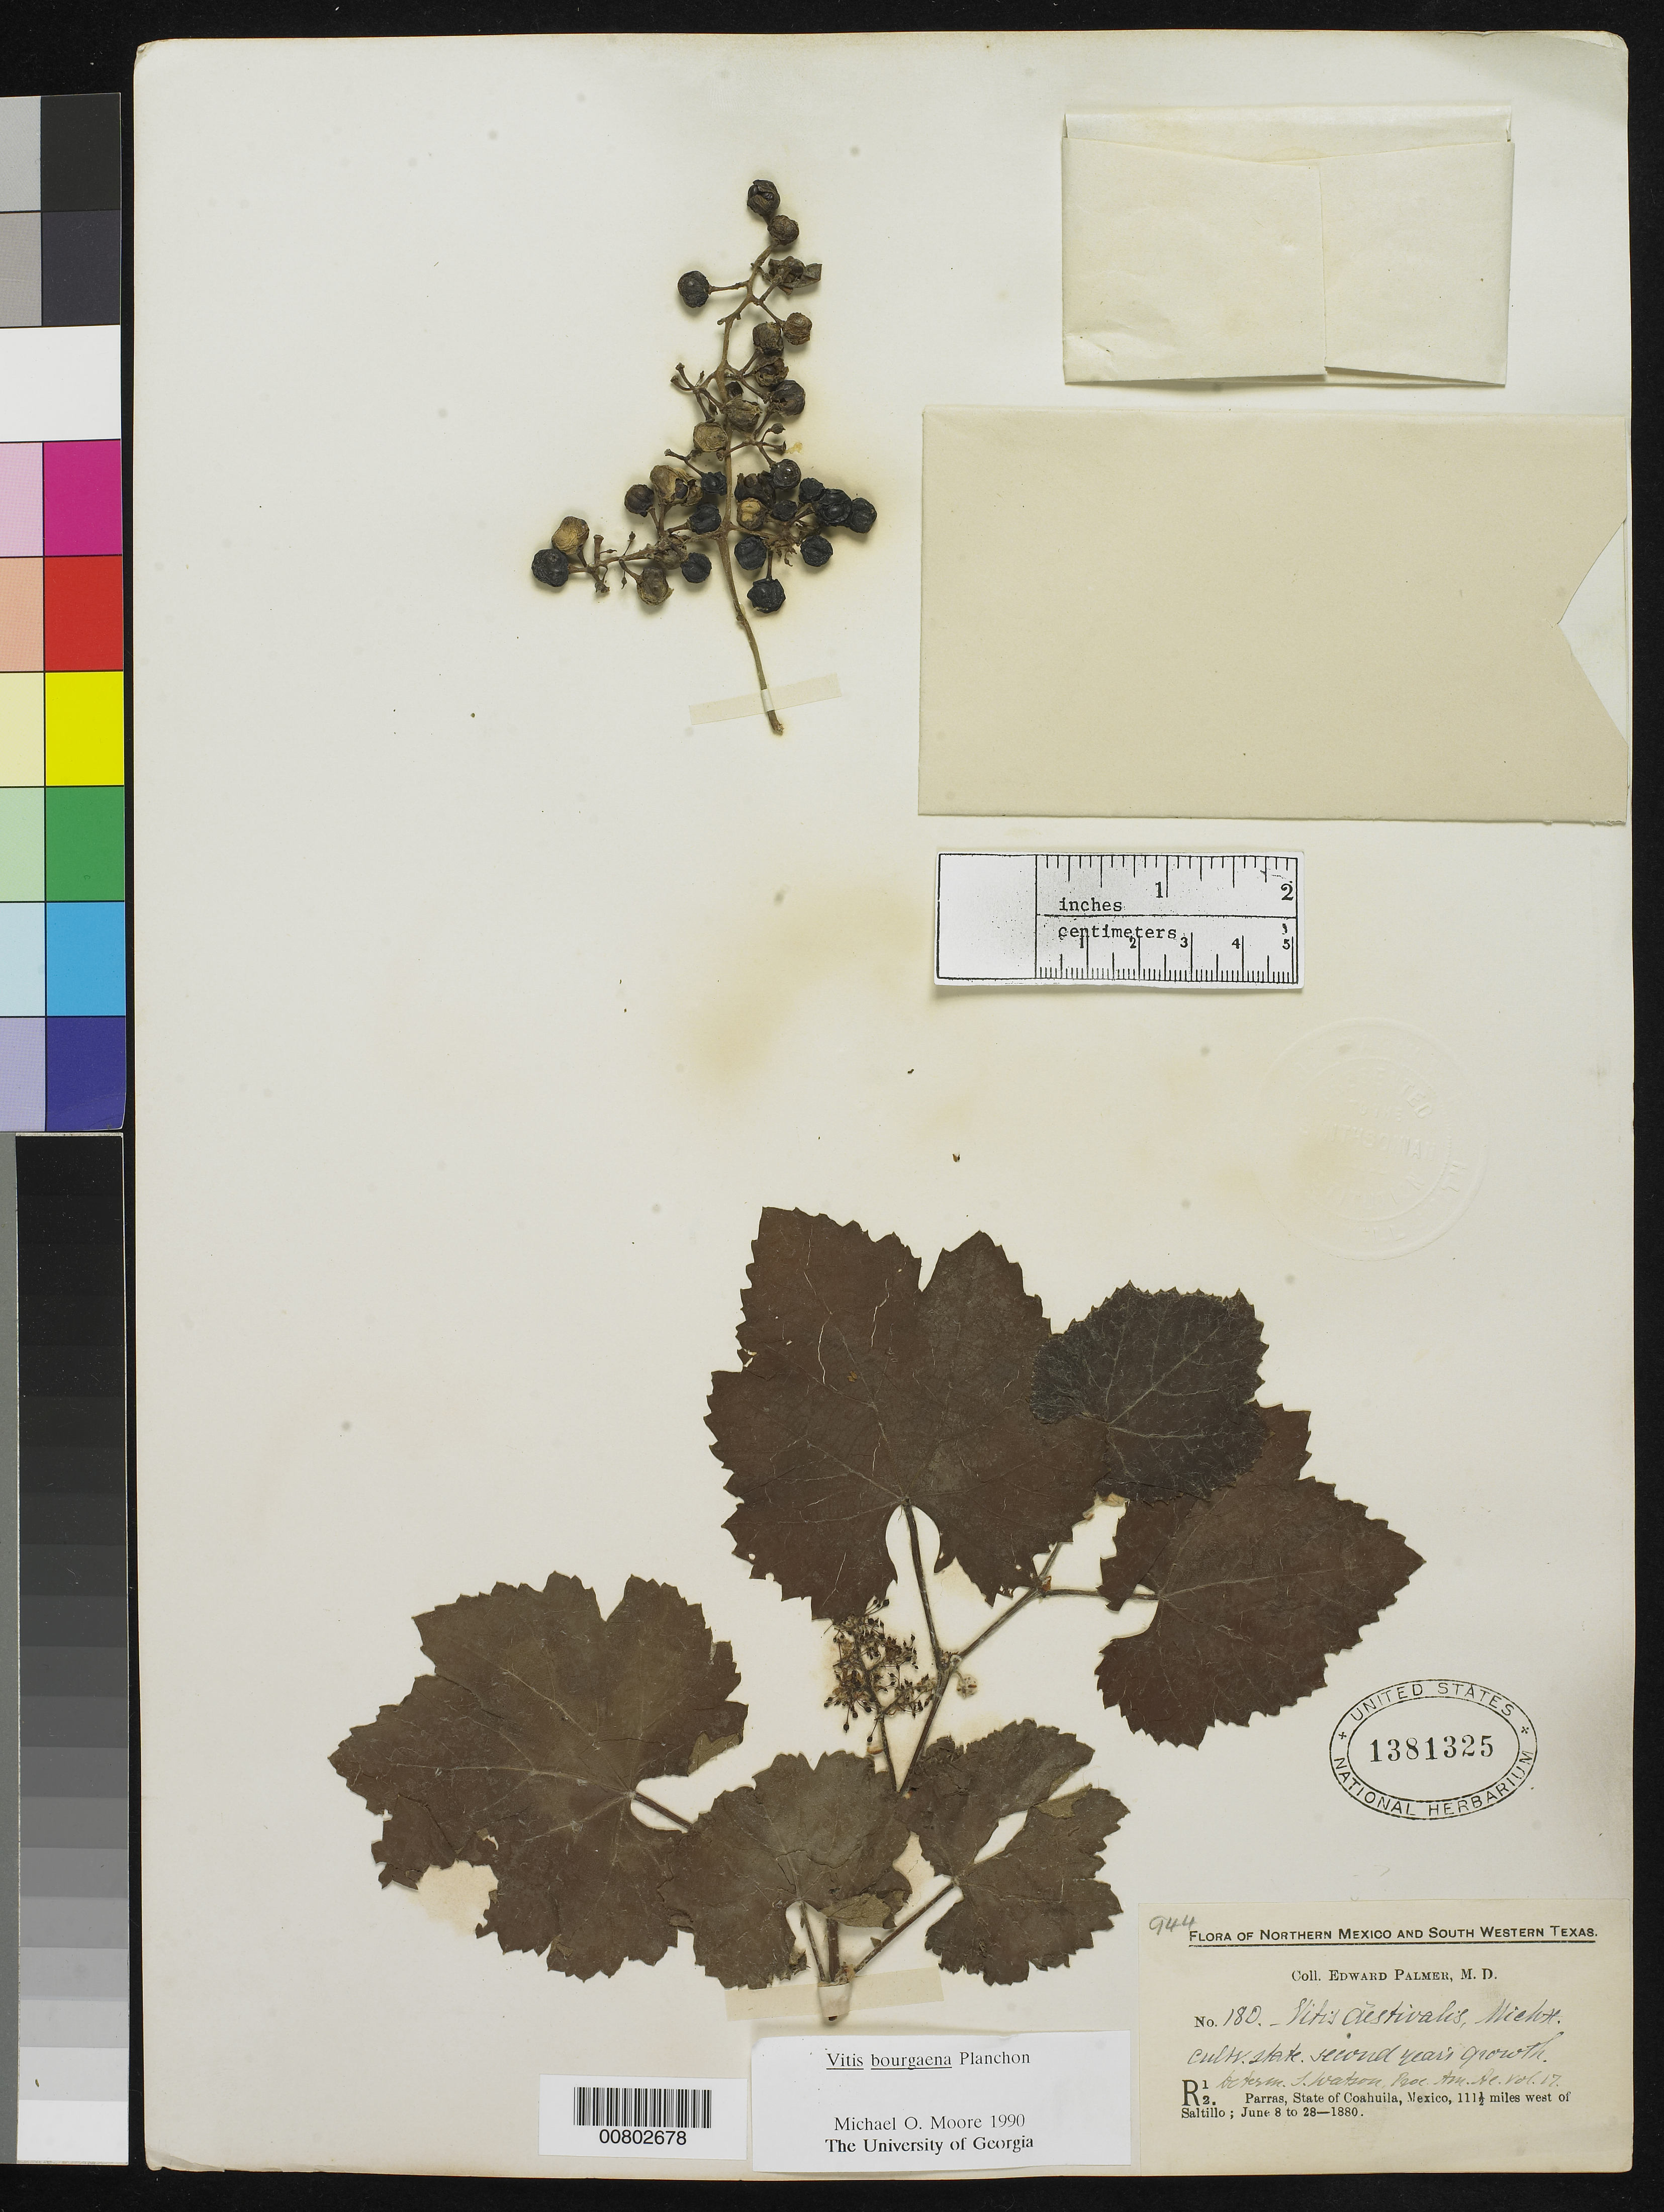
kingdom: Plantae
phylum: Tracheophyta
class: Magnoliopsida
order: Vitales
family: Vitaceae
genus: Vitis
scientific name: Vitis bourgaeana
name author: Planch.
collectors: E. Palmer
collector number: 180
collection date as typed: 08 Jun 1880 to 28 Jun 1880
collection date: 1880-06-08/1880-06-28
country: Mexico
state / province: Coahuila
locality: R12. Parras, Coahuila, 111½ miles west of Saltillo.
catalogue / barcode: US 1381325